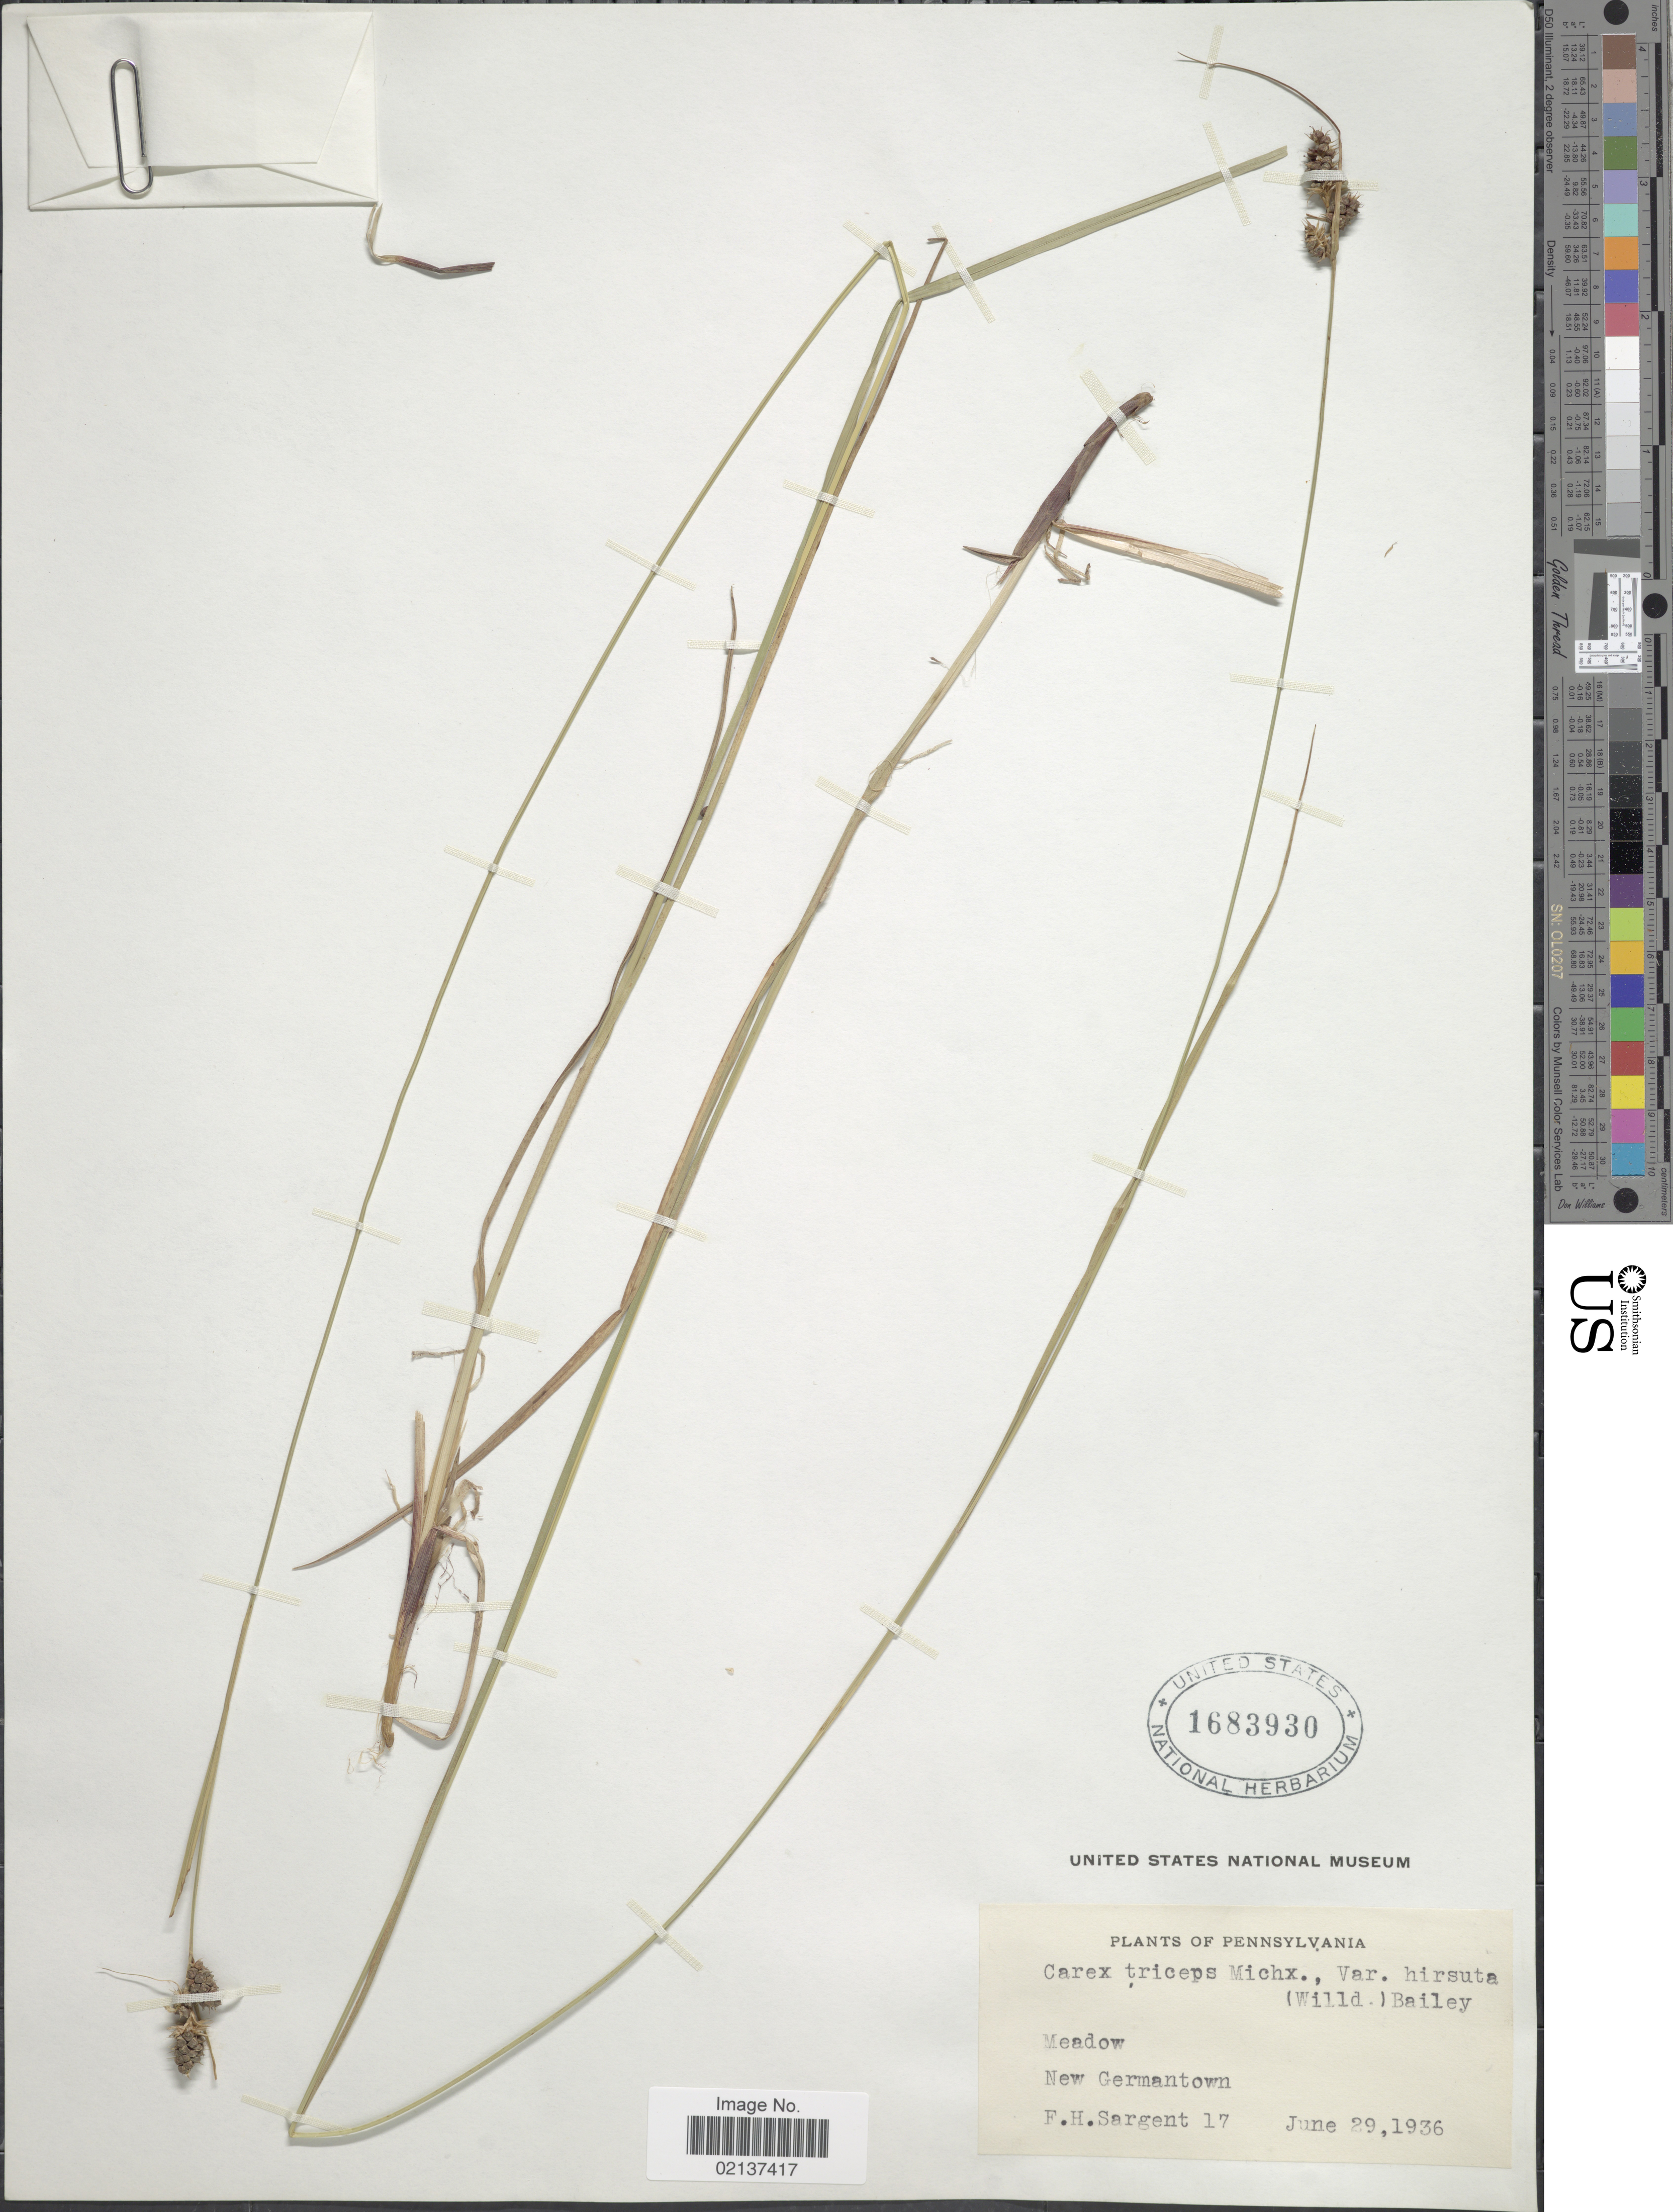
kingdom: Plantae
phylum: Tracheophyta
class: Liliopsida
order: Poales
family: Cyperaceae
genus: Carex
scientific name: Carex hirsutella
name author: Mack.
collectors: F. H. Sargent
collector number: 17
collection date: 1936-06-29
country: United States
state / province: Pennsylvania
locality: New Germantown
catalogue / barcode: US 1683930